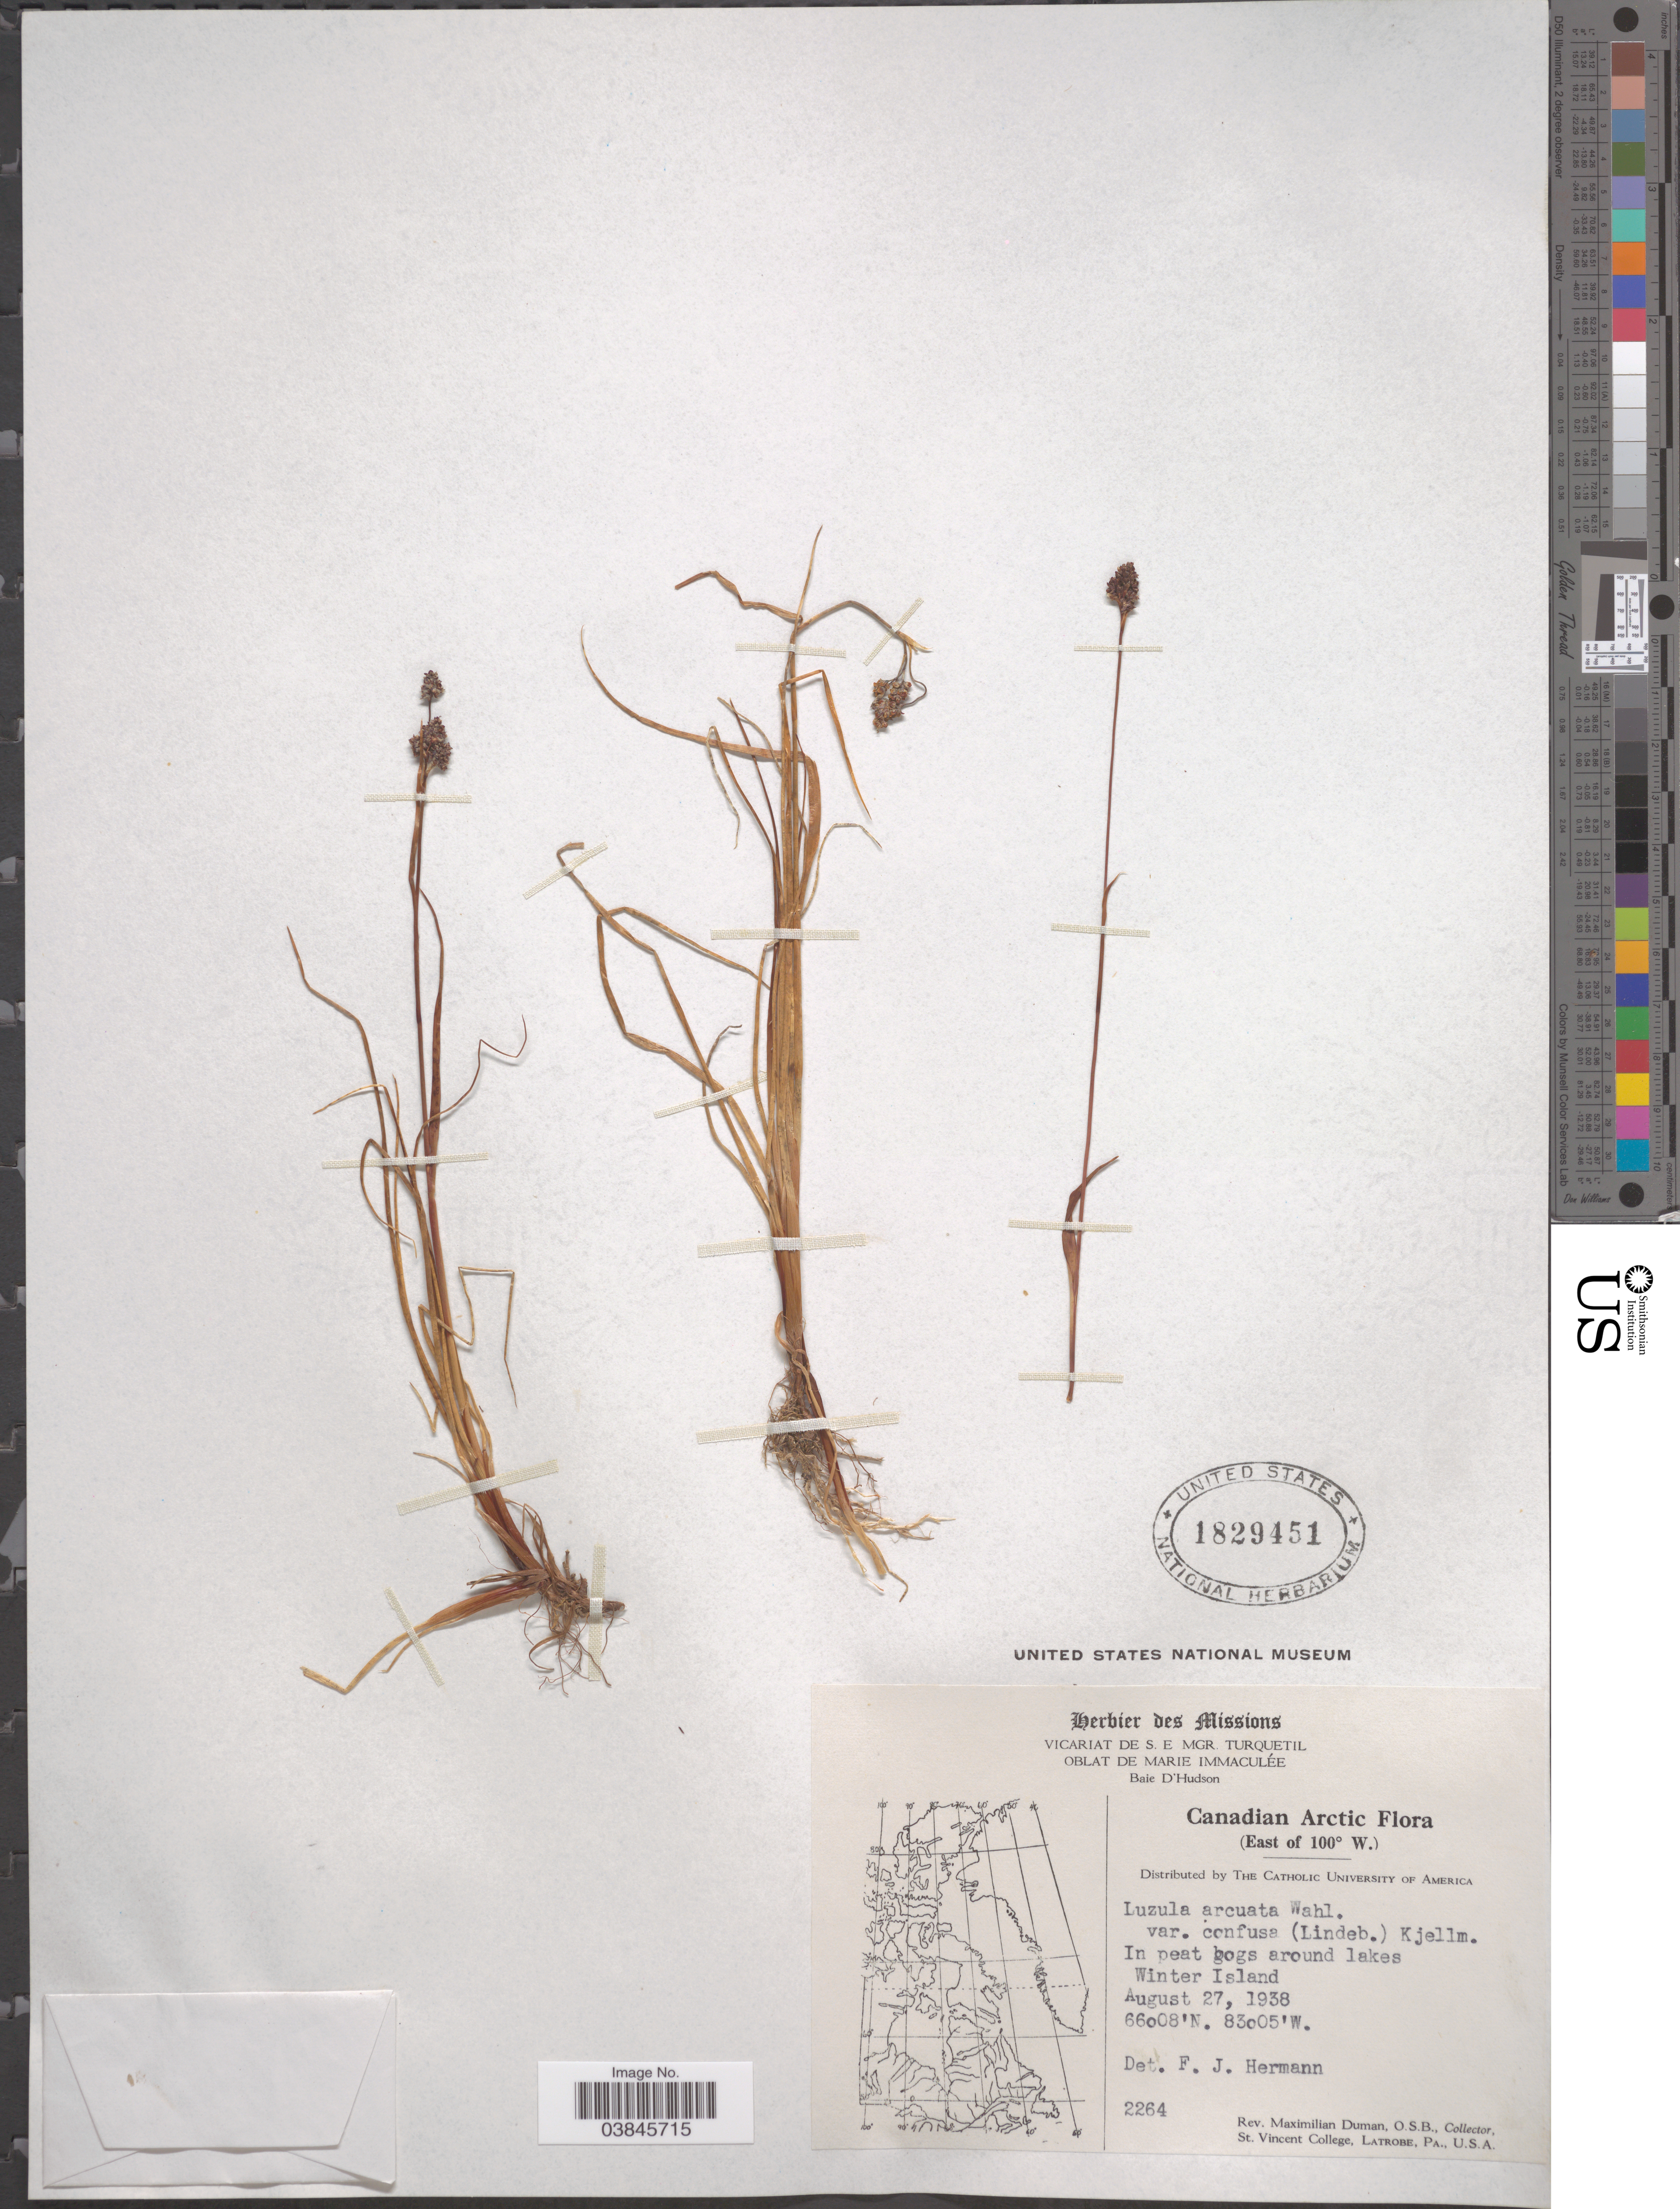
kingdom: Plantae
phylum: Tracheophyta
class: Liliopsida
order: Poales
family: Juncaceae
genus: Luzula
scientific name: Luzula confusa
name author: Lindeb.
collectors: M. Duman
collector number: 2264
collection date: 1938-08-27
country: Canada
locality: Canadian Arctic. (East of 100°). Winter Island.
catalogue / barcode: US 1829451